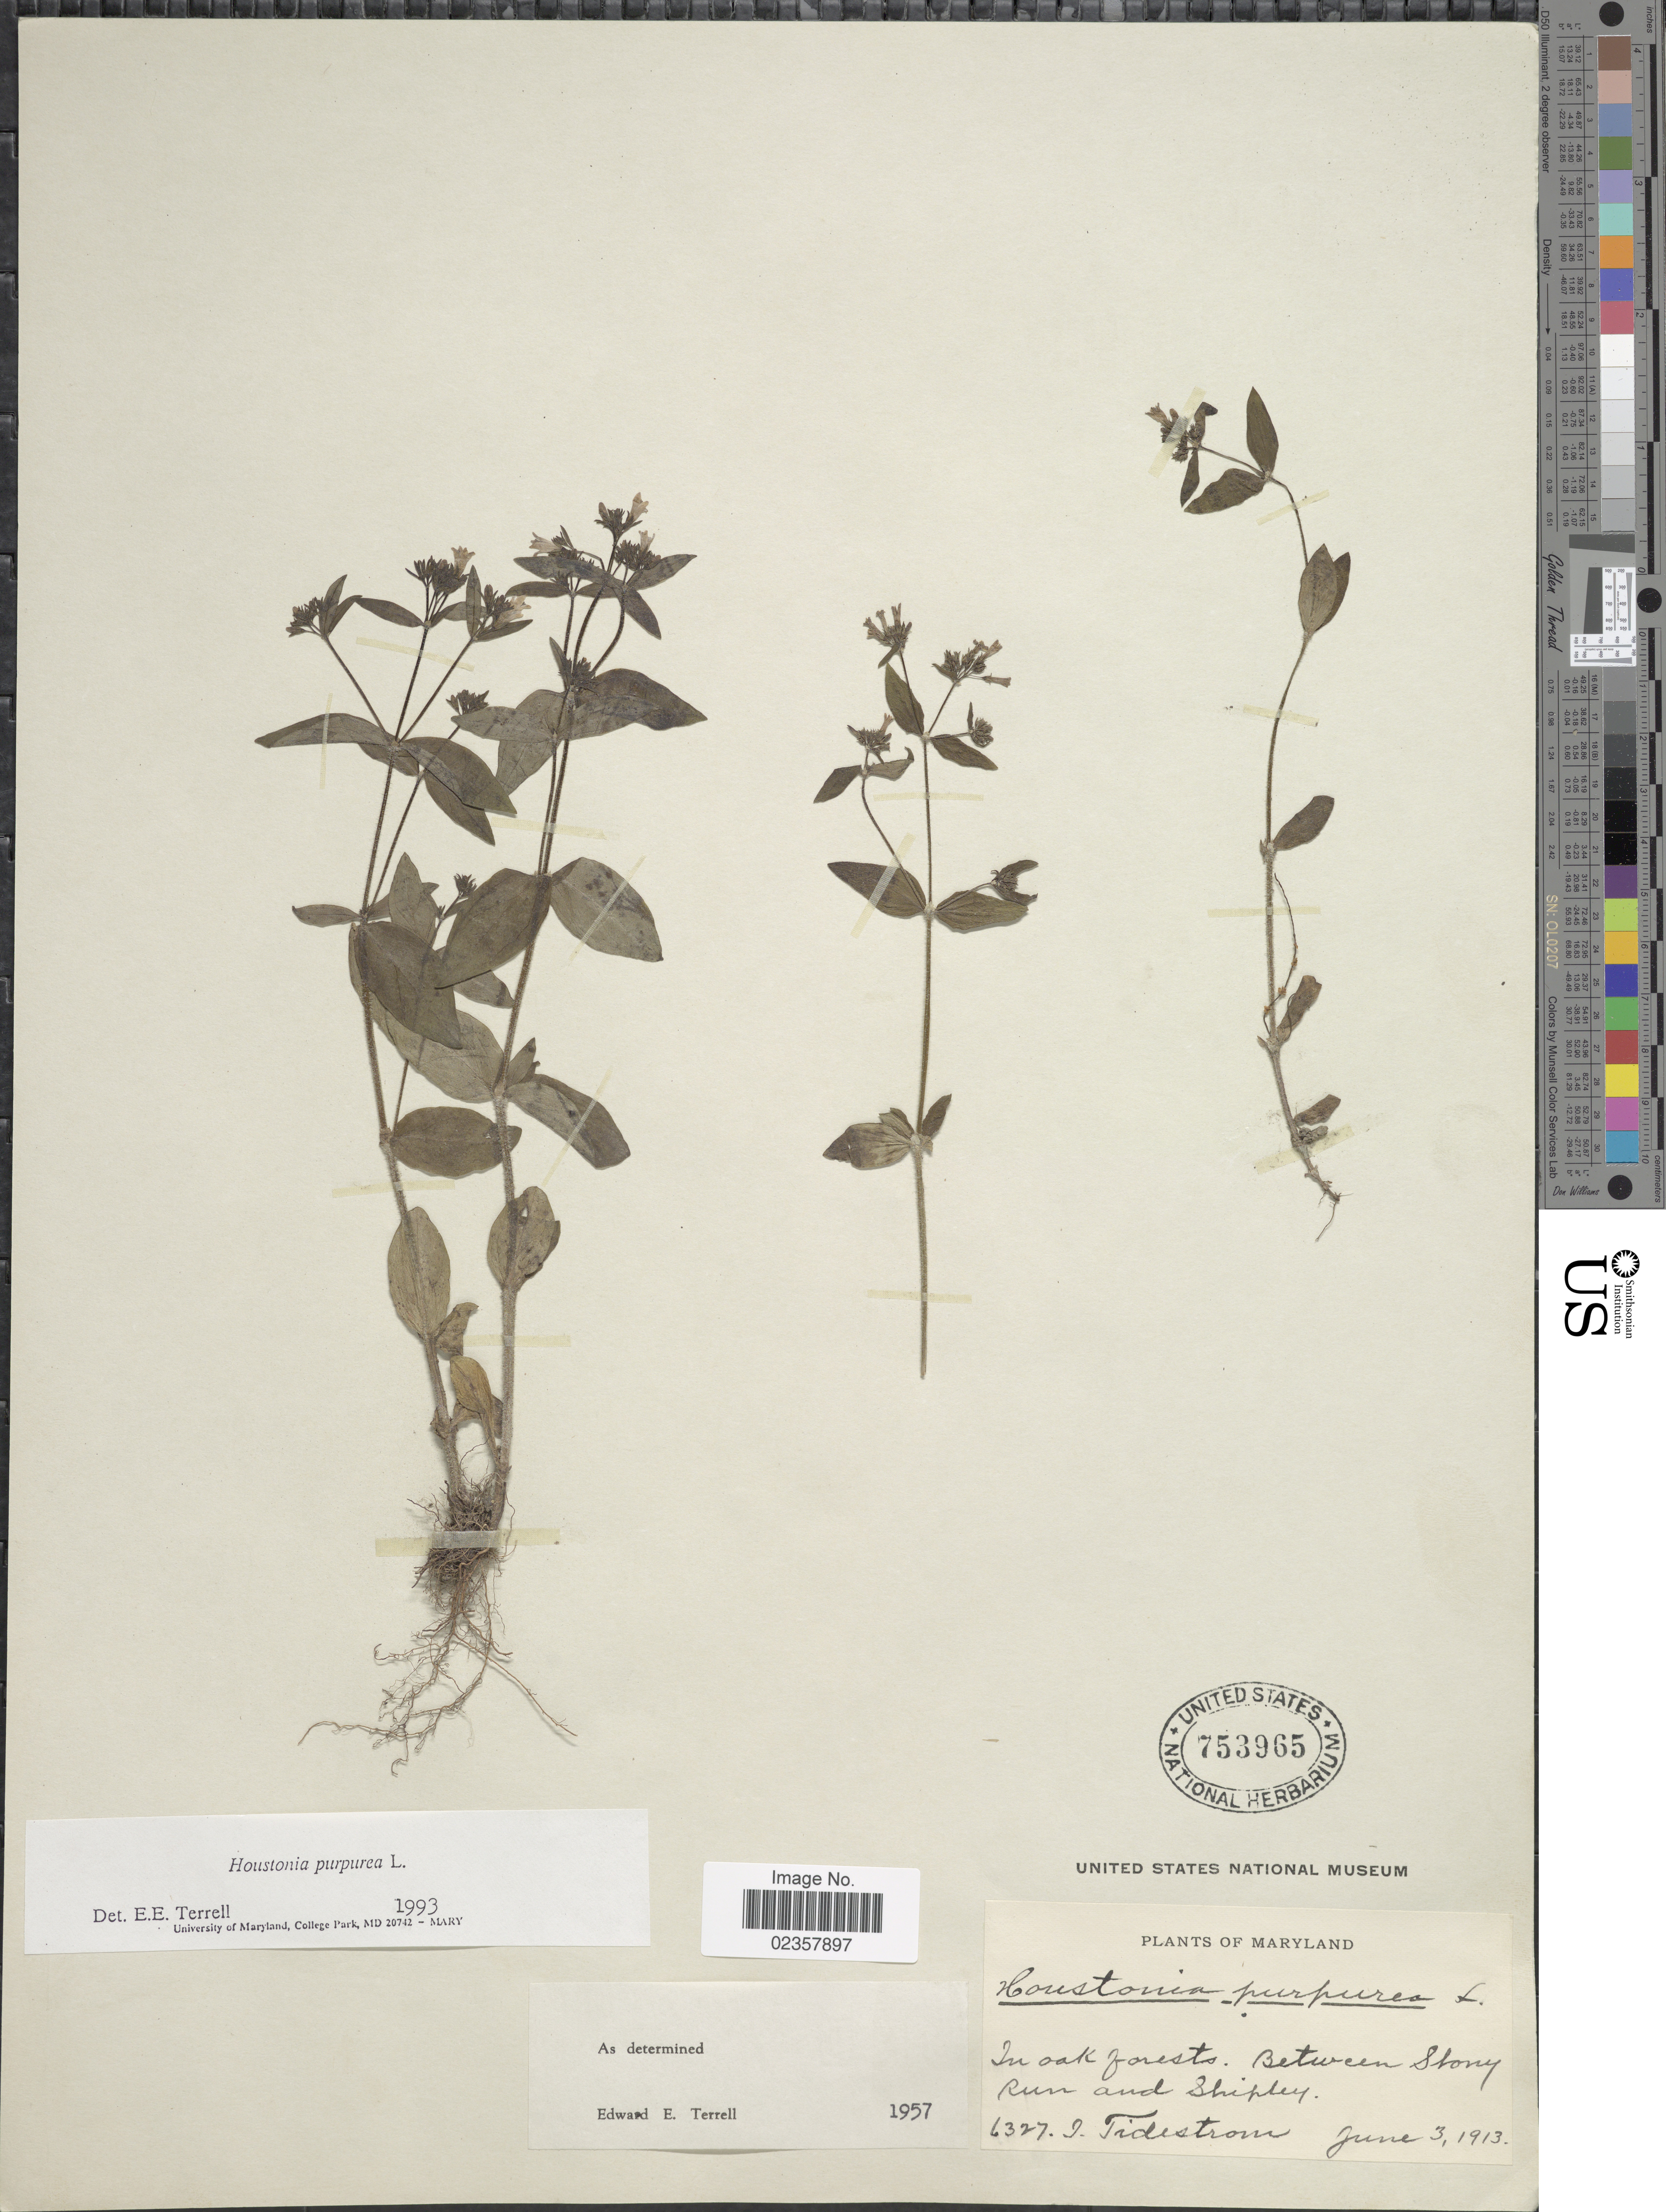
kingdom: Plantae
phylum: Tracheophyta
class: Magnoliopsida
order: Gentianales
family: Rubiaceae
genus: Houstonia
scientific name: Houstonia purpurea var. purpurea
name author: L.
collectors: I. F. Tidestrom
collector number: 6327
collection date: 1913-06-03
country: Liberia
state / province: Maryland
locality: In oak forests, between Stony Run and Shipley.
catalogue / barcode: US 753965